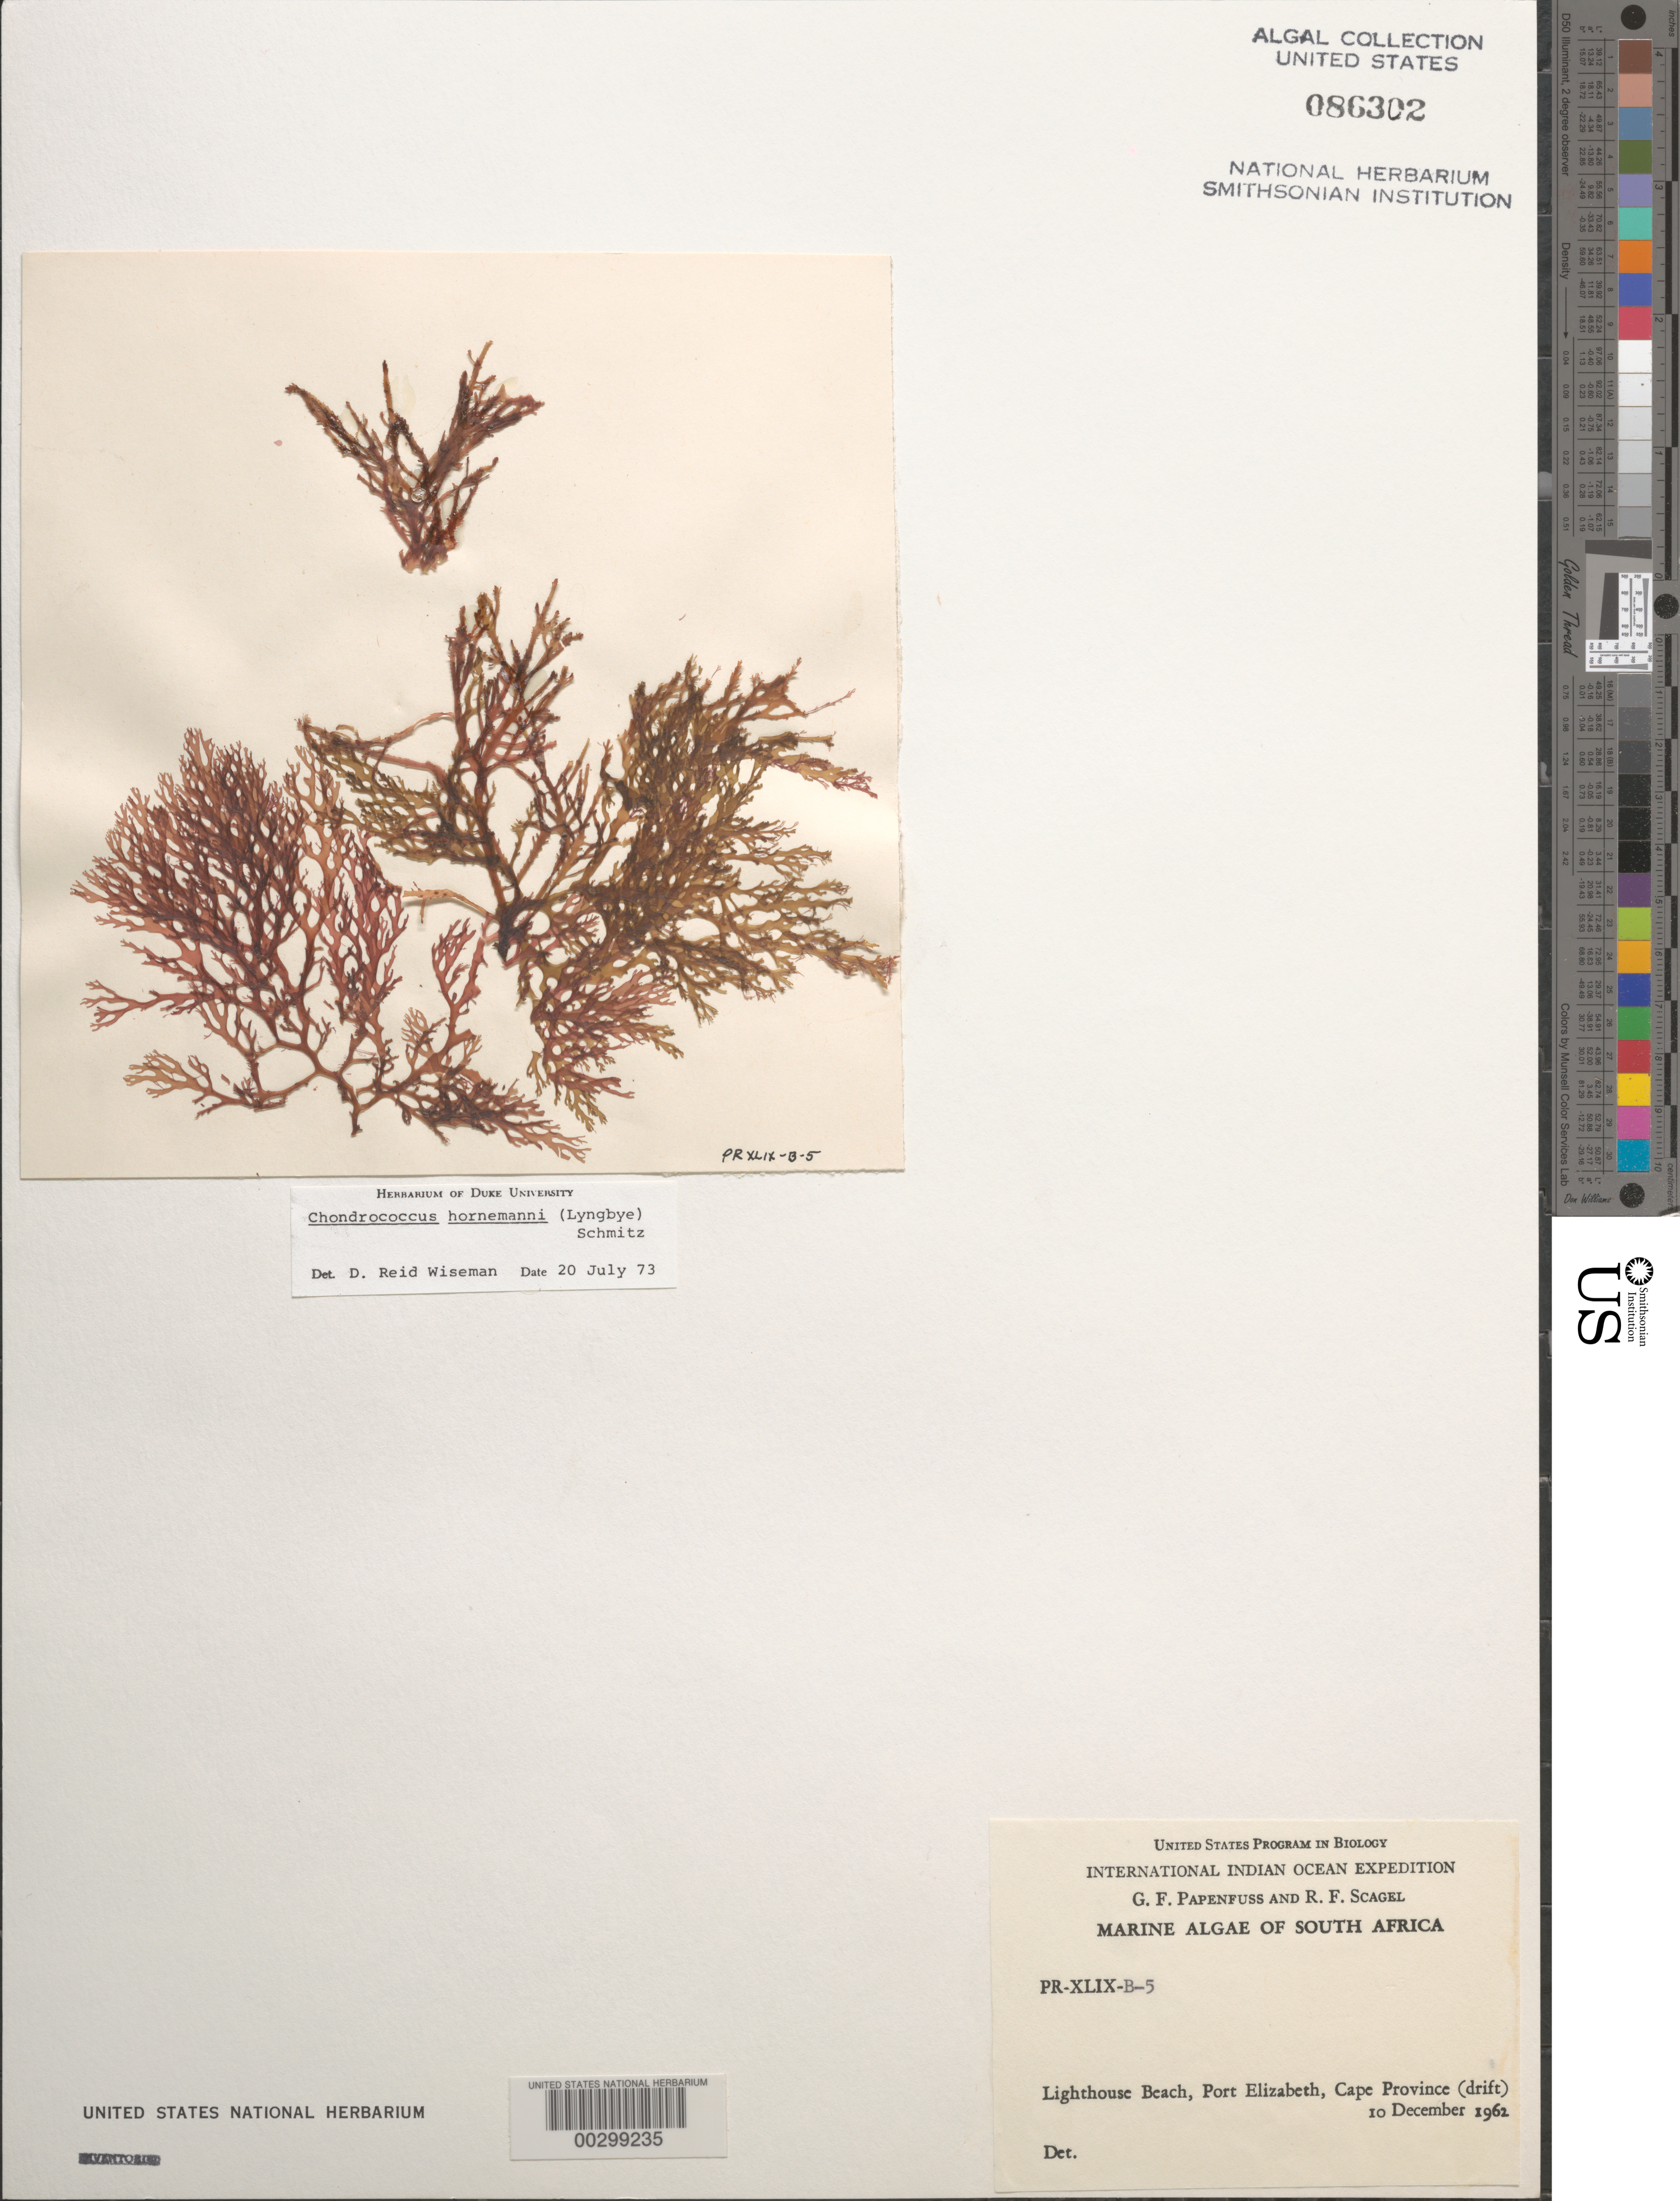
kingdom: Plantae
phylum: Rhodophyta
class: Florideophyceae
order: Gigartinales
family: Rhizophyllidaceae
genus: Portieria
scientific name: Portieria hornemannii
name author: (Lyngbye) P.C. Silva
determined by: Algae name updating Project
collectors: G. Papenfuss & R. F. Scagel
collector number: PR-XLIX-B-5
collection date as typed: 10 Dec 1962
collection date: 1962-12-10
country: South Africa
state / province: Eastern Cape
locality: Lighthouse Beach, Port Elizabeth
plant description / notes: International Indian Ocean Expedition, 1962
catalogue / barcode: US 86302